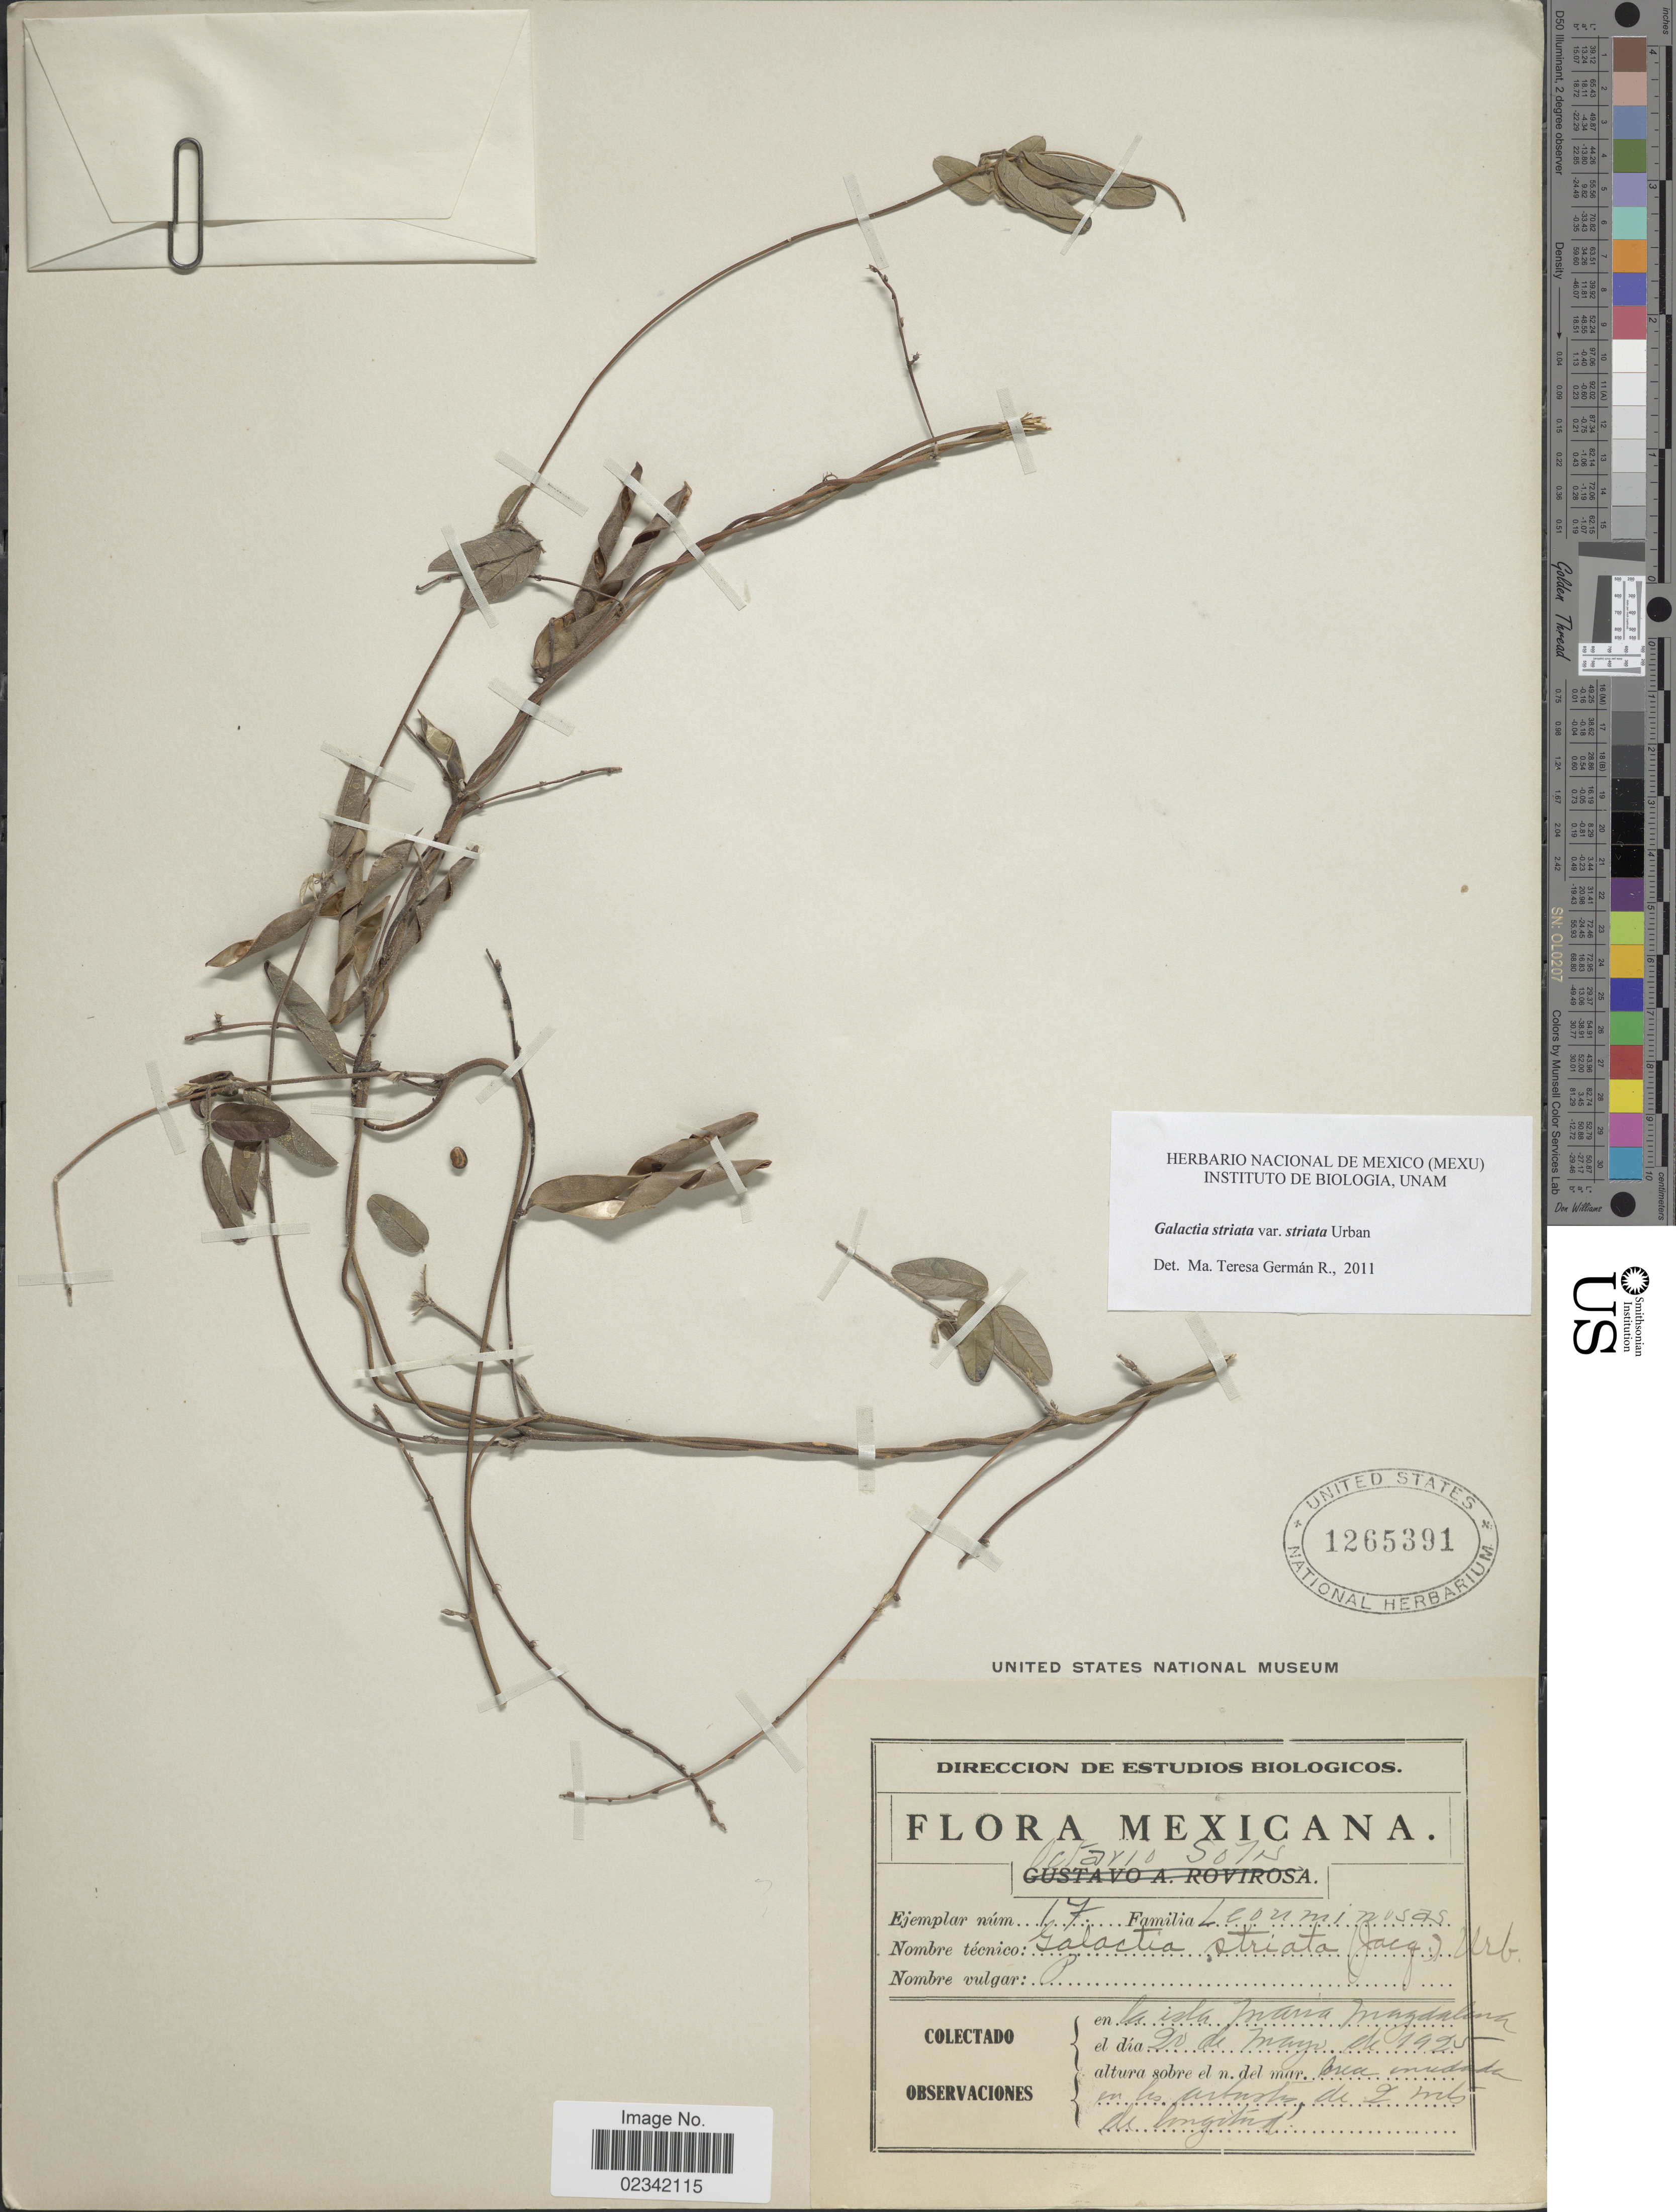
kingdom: Plantae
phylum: Tracheophyta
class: Magnoliopsida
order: Fabales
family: Fabaceae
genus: Galactia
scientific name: Galactia striata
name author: (Jacq.) Urb.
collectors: O. Solis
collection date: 1925-05-20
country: Mexico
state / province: Nayarit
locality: La Isla Maria Magdalena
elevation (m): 2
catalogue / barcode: US 1265391